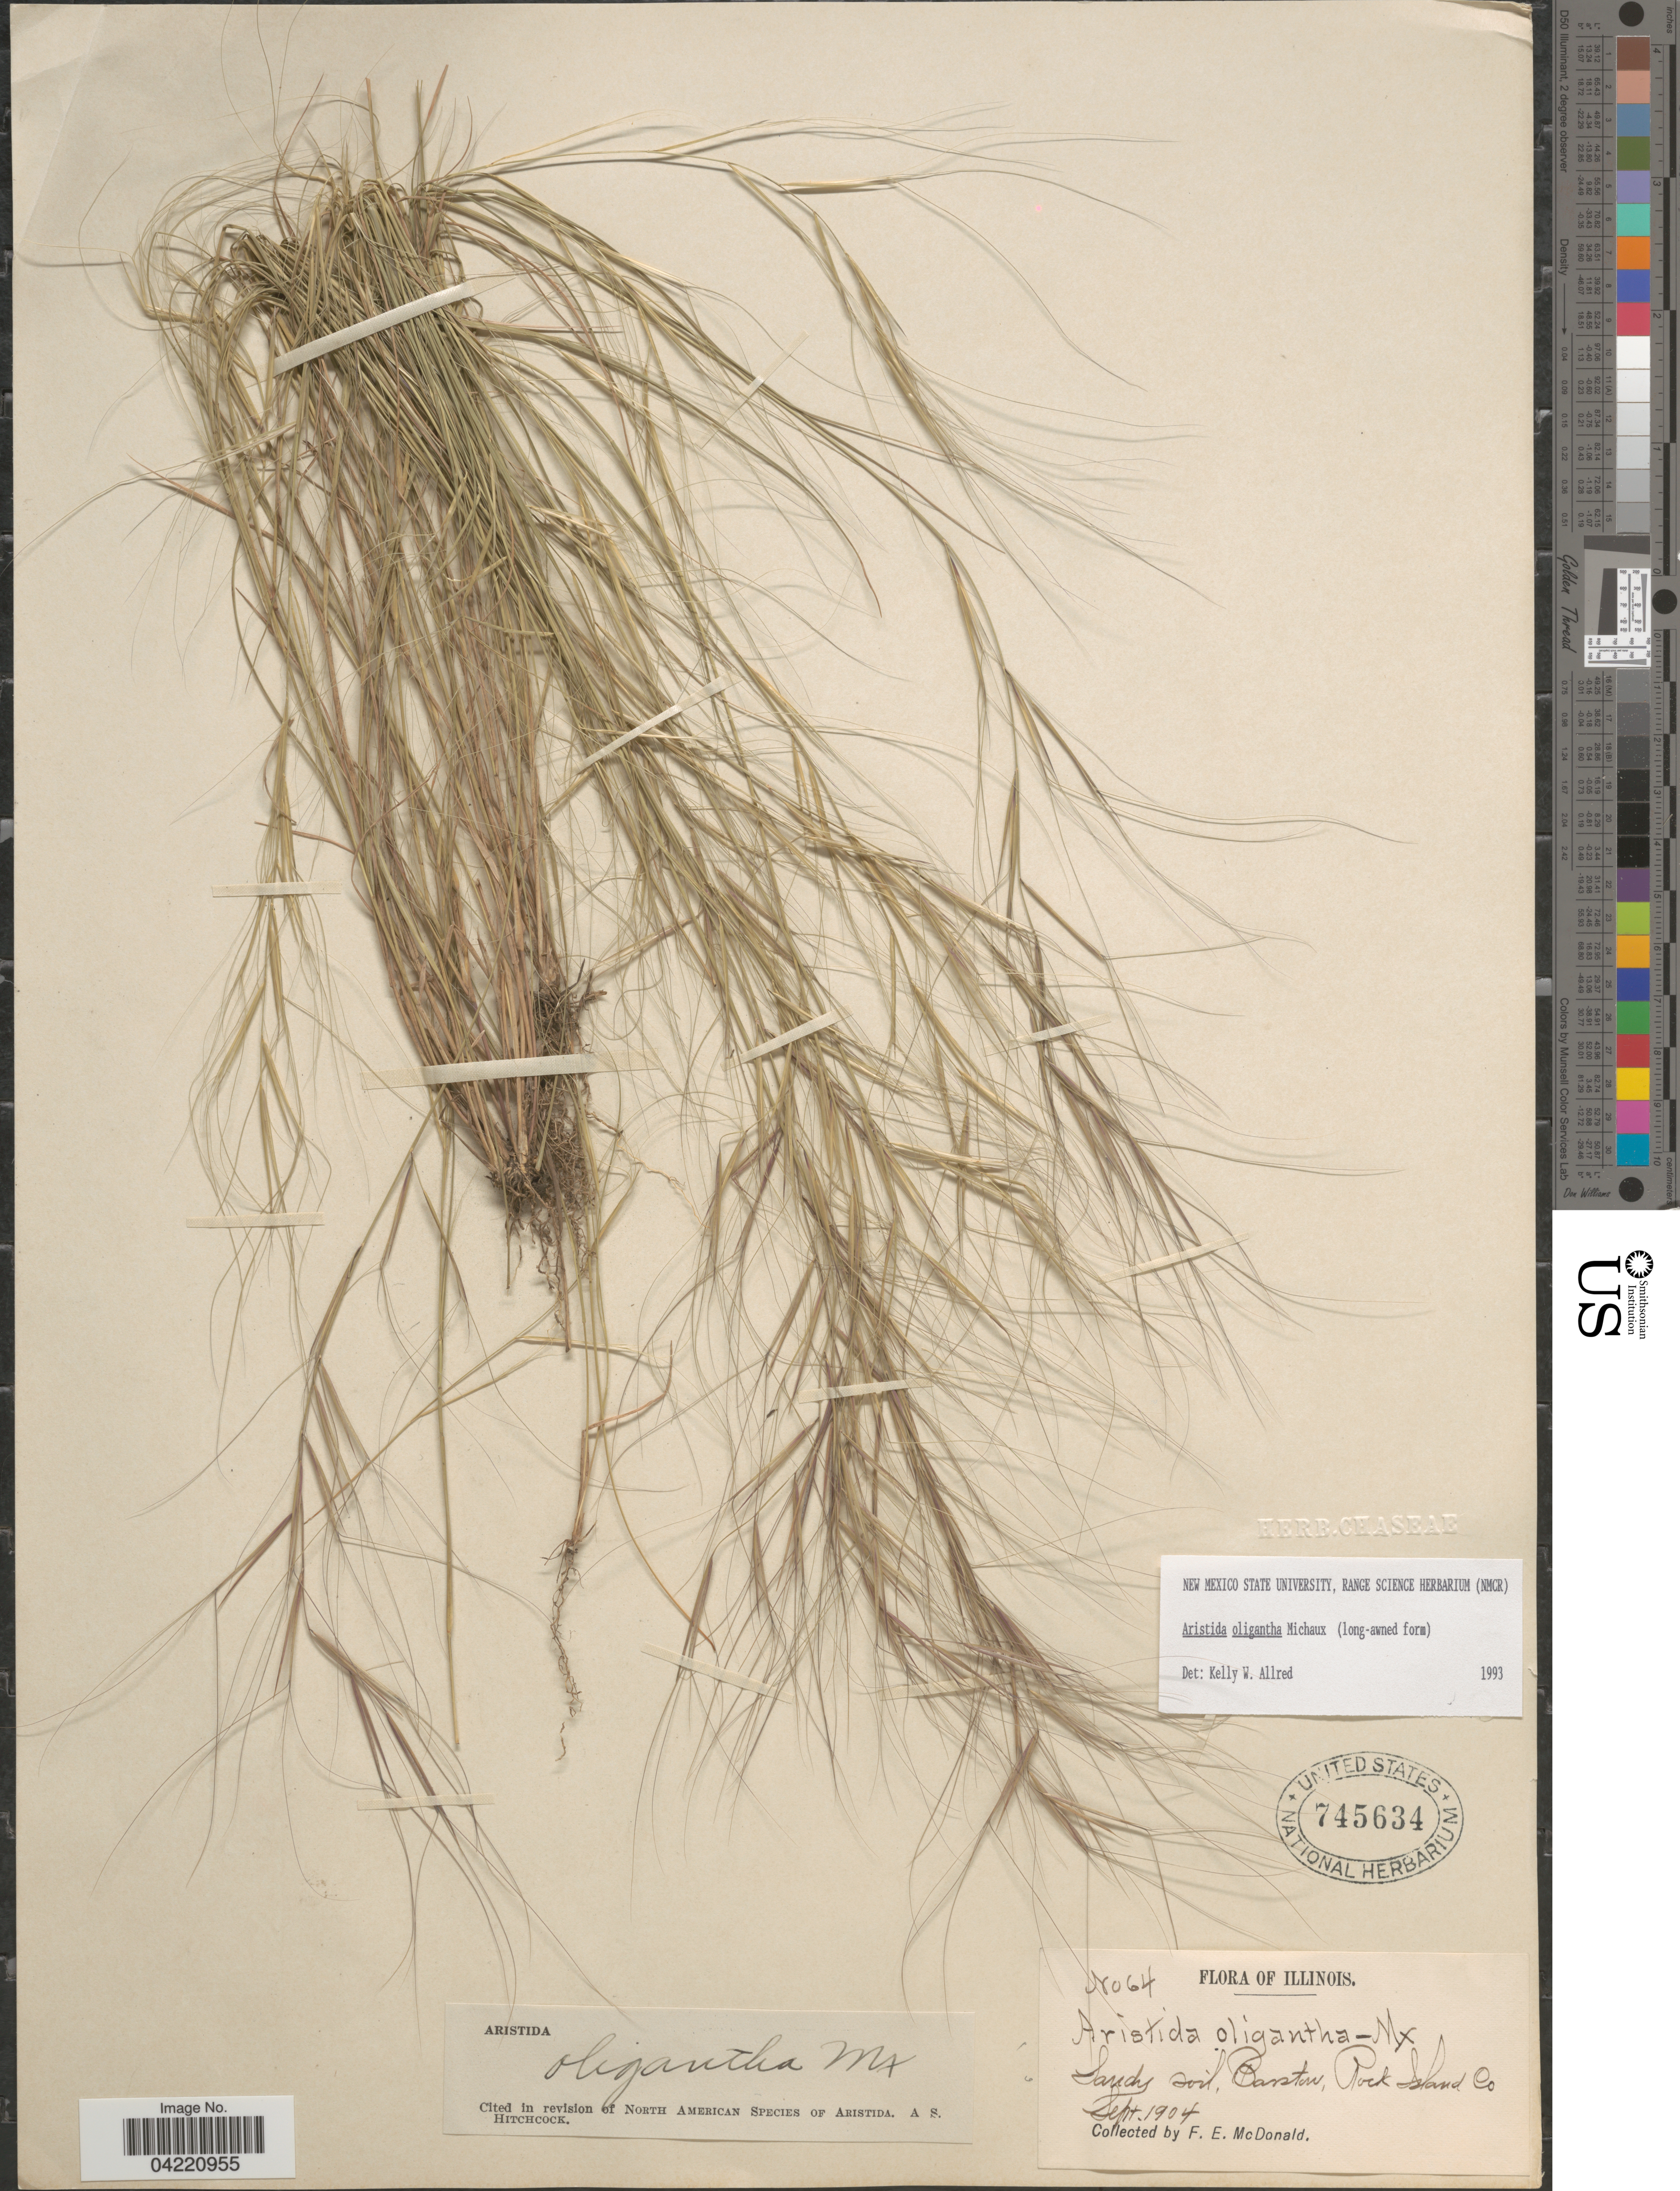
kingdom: Plantae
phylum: Tracheophyta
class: Liliopsida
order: Poales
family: Poaceae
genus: Aristida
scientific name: Aristida oligantha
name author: Michx.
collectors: F. E. McDonald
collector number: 64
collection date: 1904-09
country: United States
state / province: Illinois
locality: Sandy soil, Barston, Rock Island Co.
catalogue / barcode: US 745634